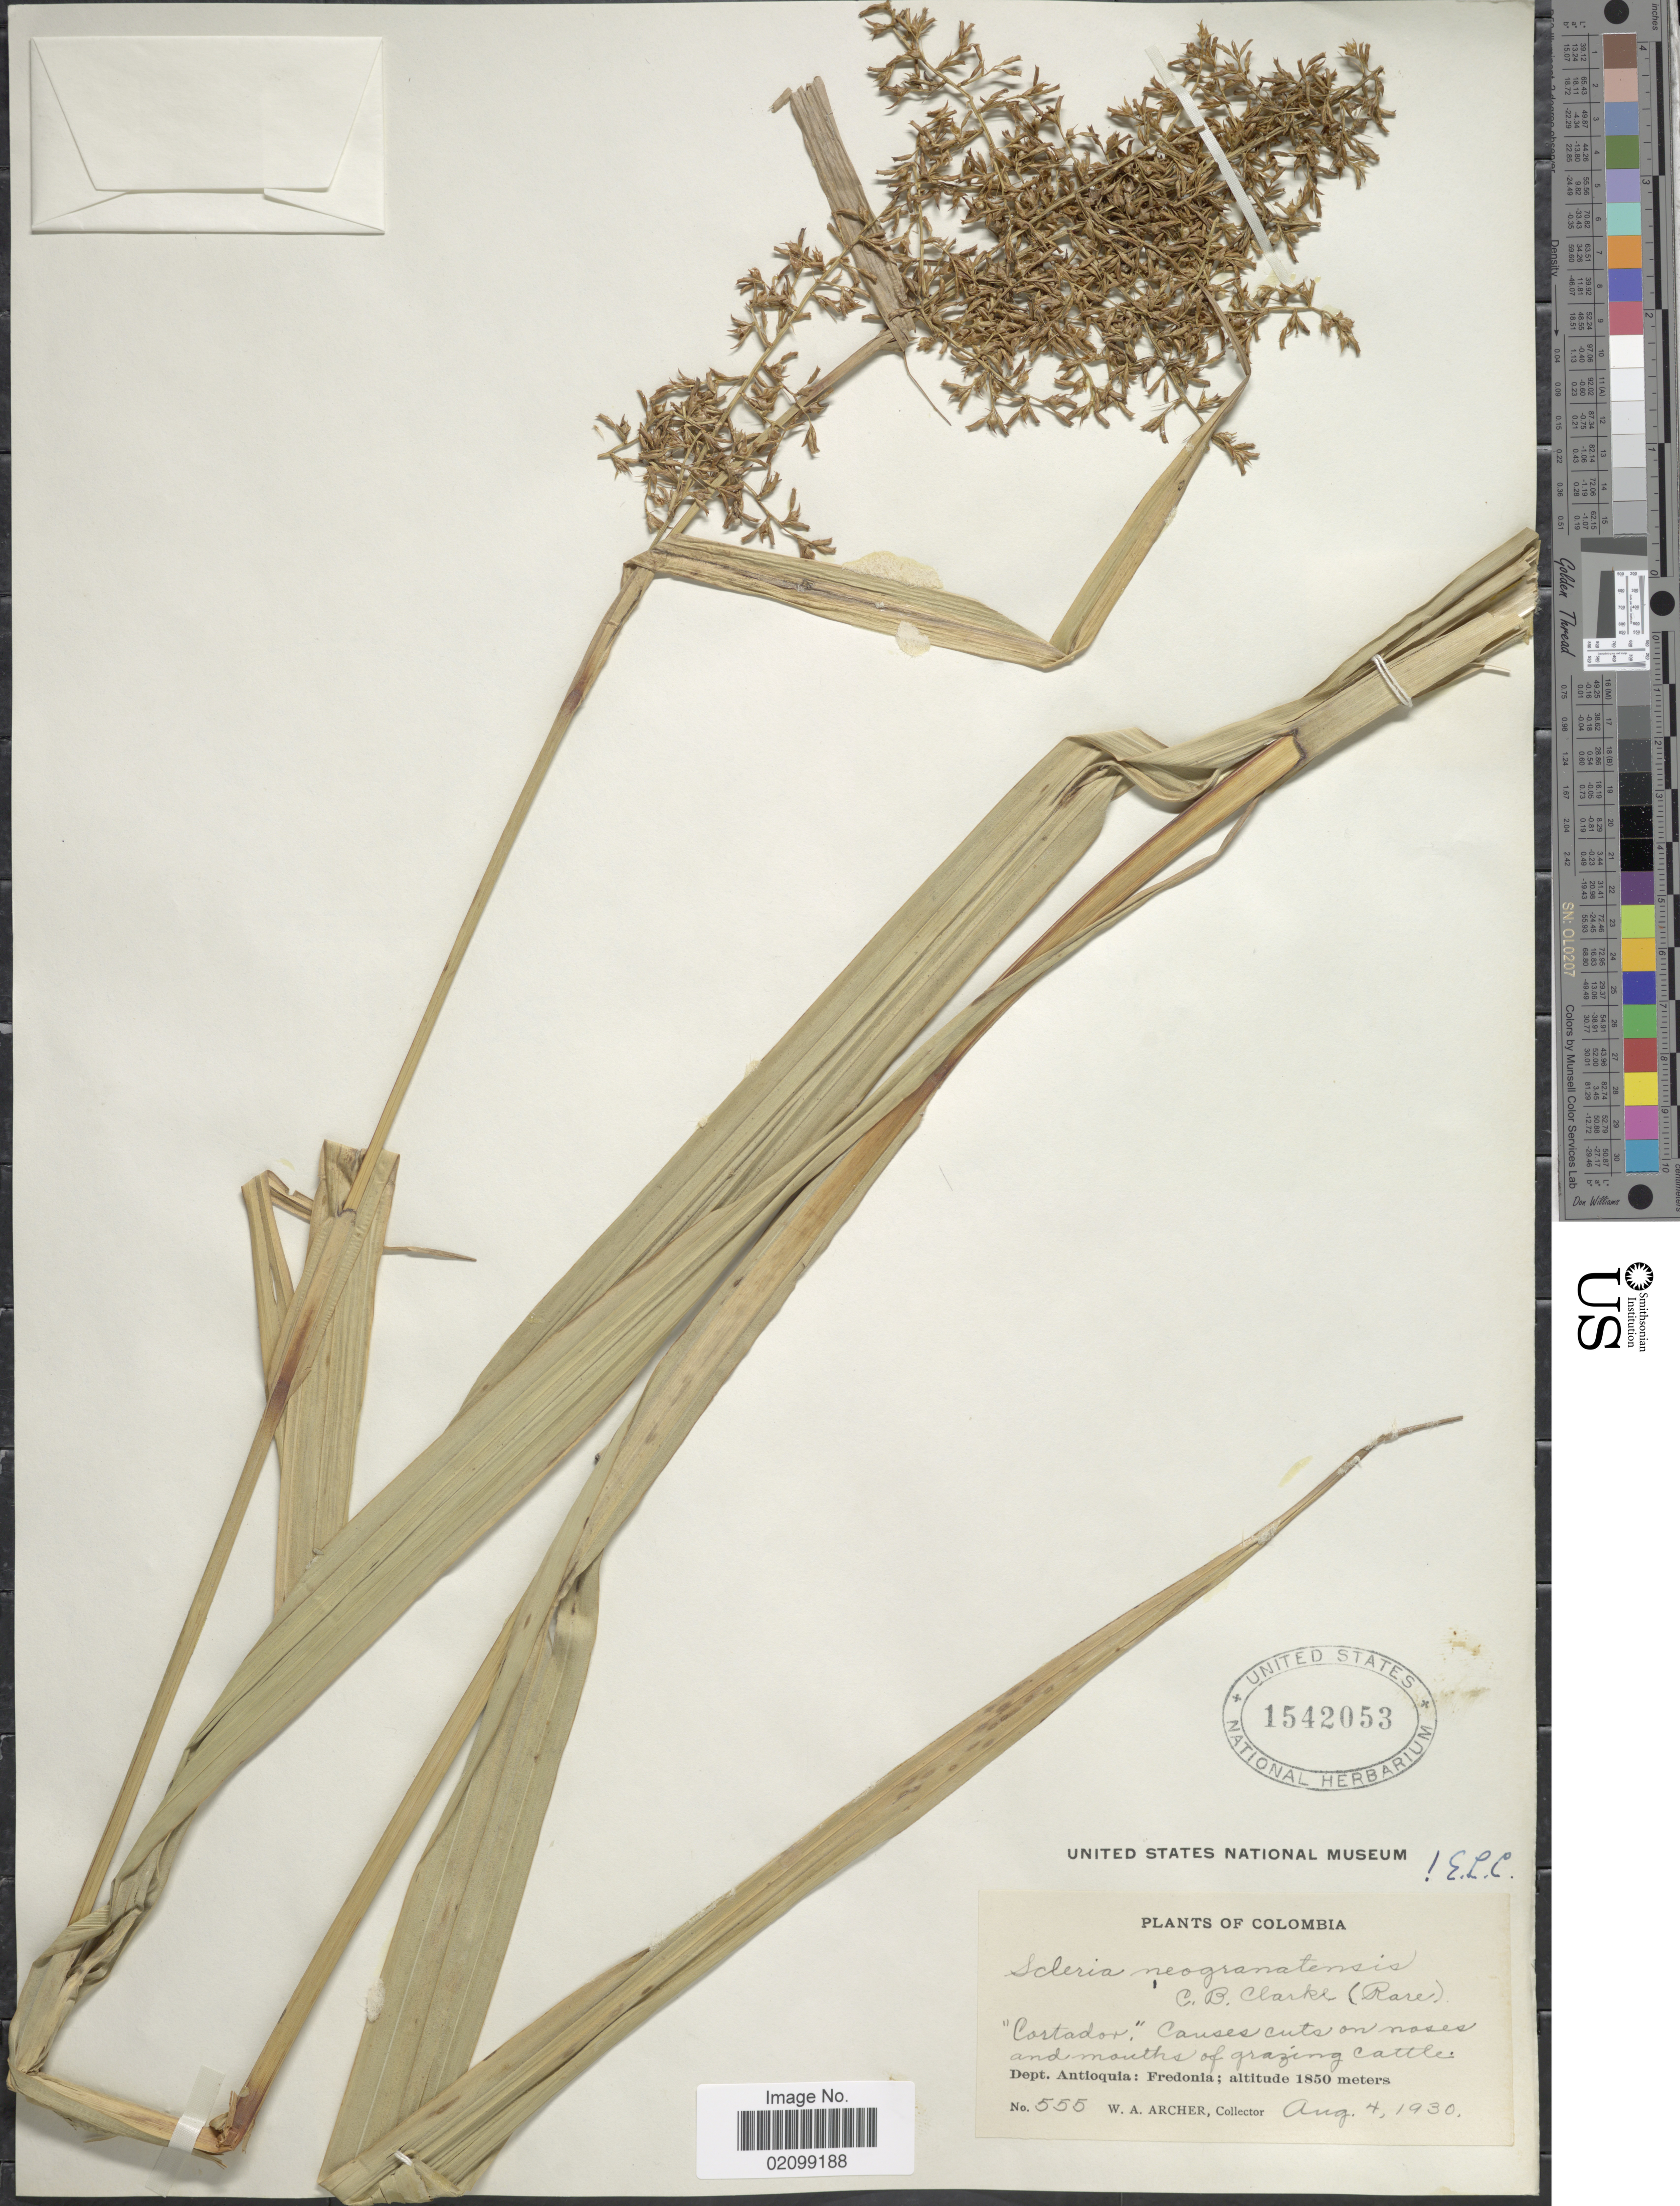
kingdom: Plantae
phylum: Tracheophyta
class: Liliopsida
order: Poales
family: Cyperaceae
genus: Scleria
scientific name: Scleria neogranatensis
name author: C.B. Clarke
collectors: W. A. Archer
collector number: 555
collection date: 1930-08-04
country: Colombia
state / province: Antioquia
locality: Colombia. Dept. Antioquia: Fredonia.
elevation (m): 1850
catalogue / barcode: US 1542053